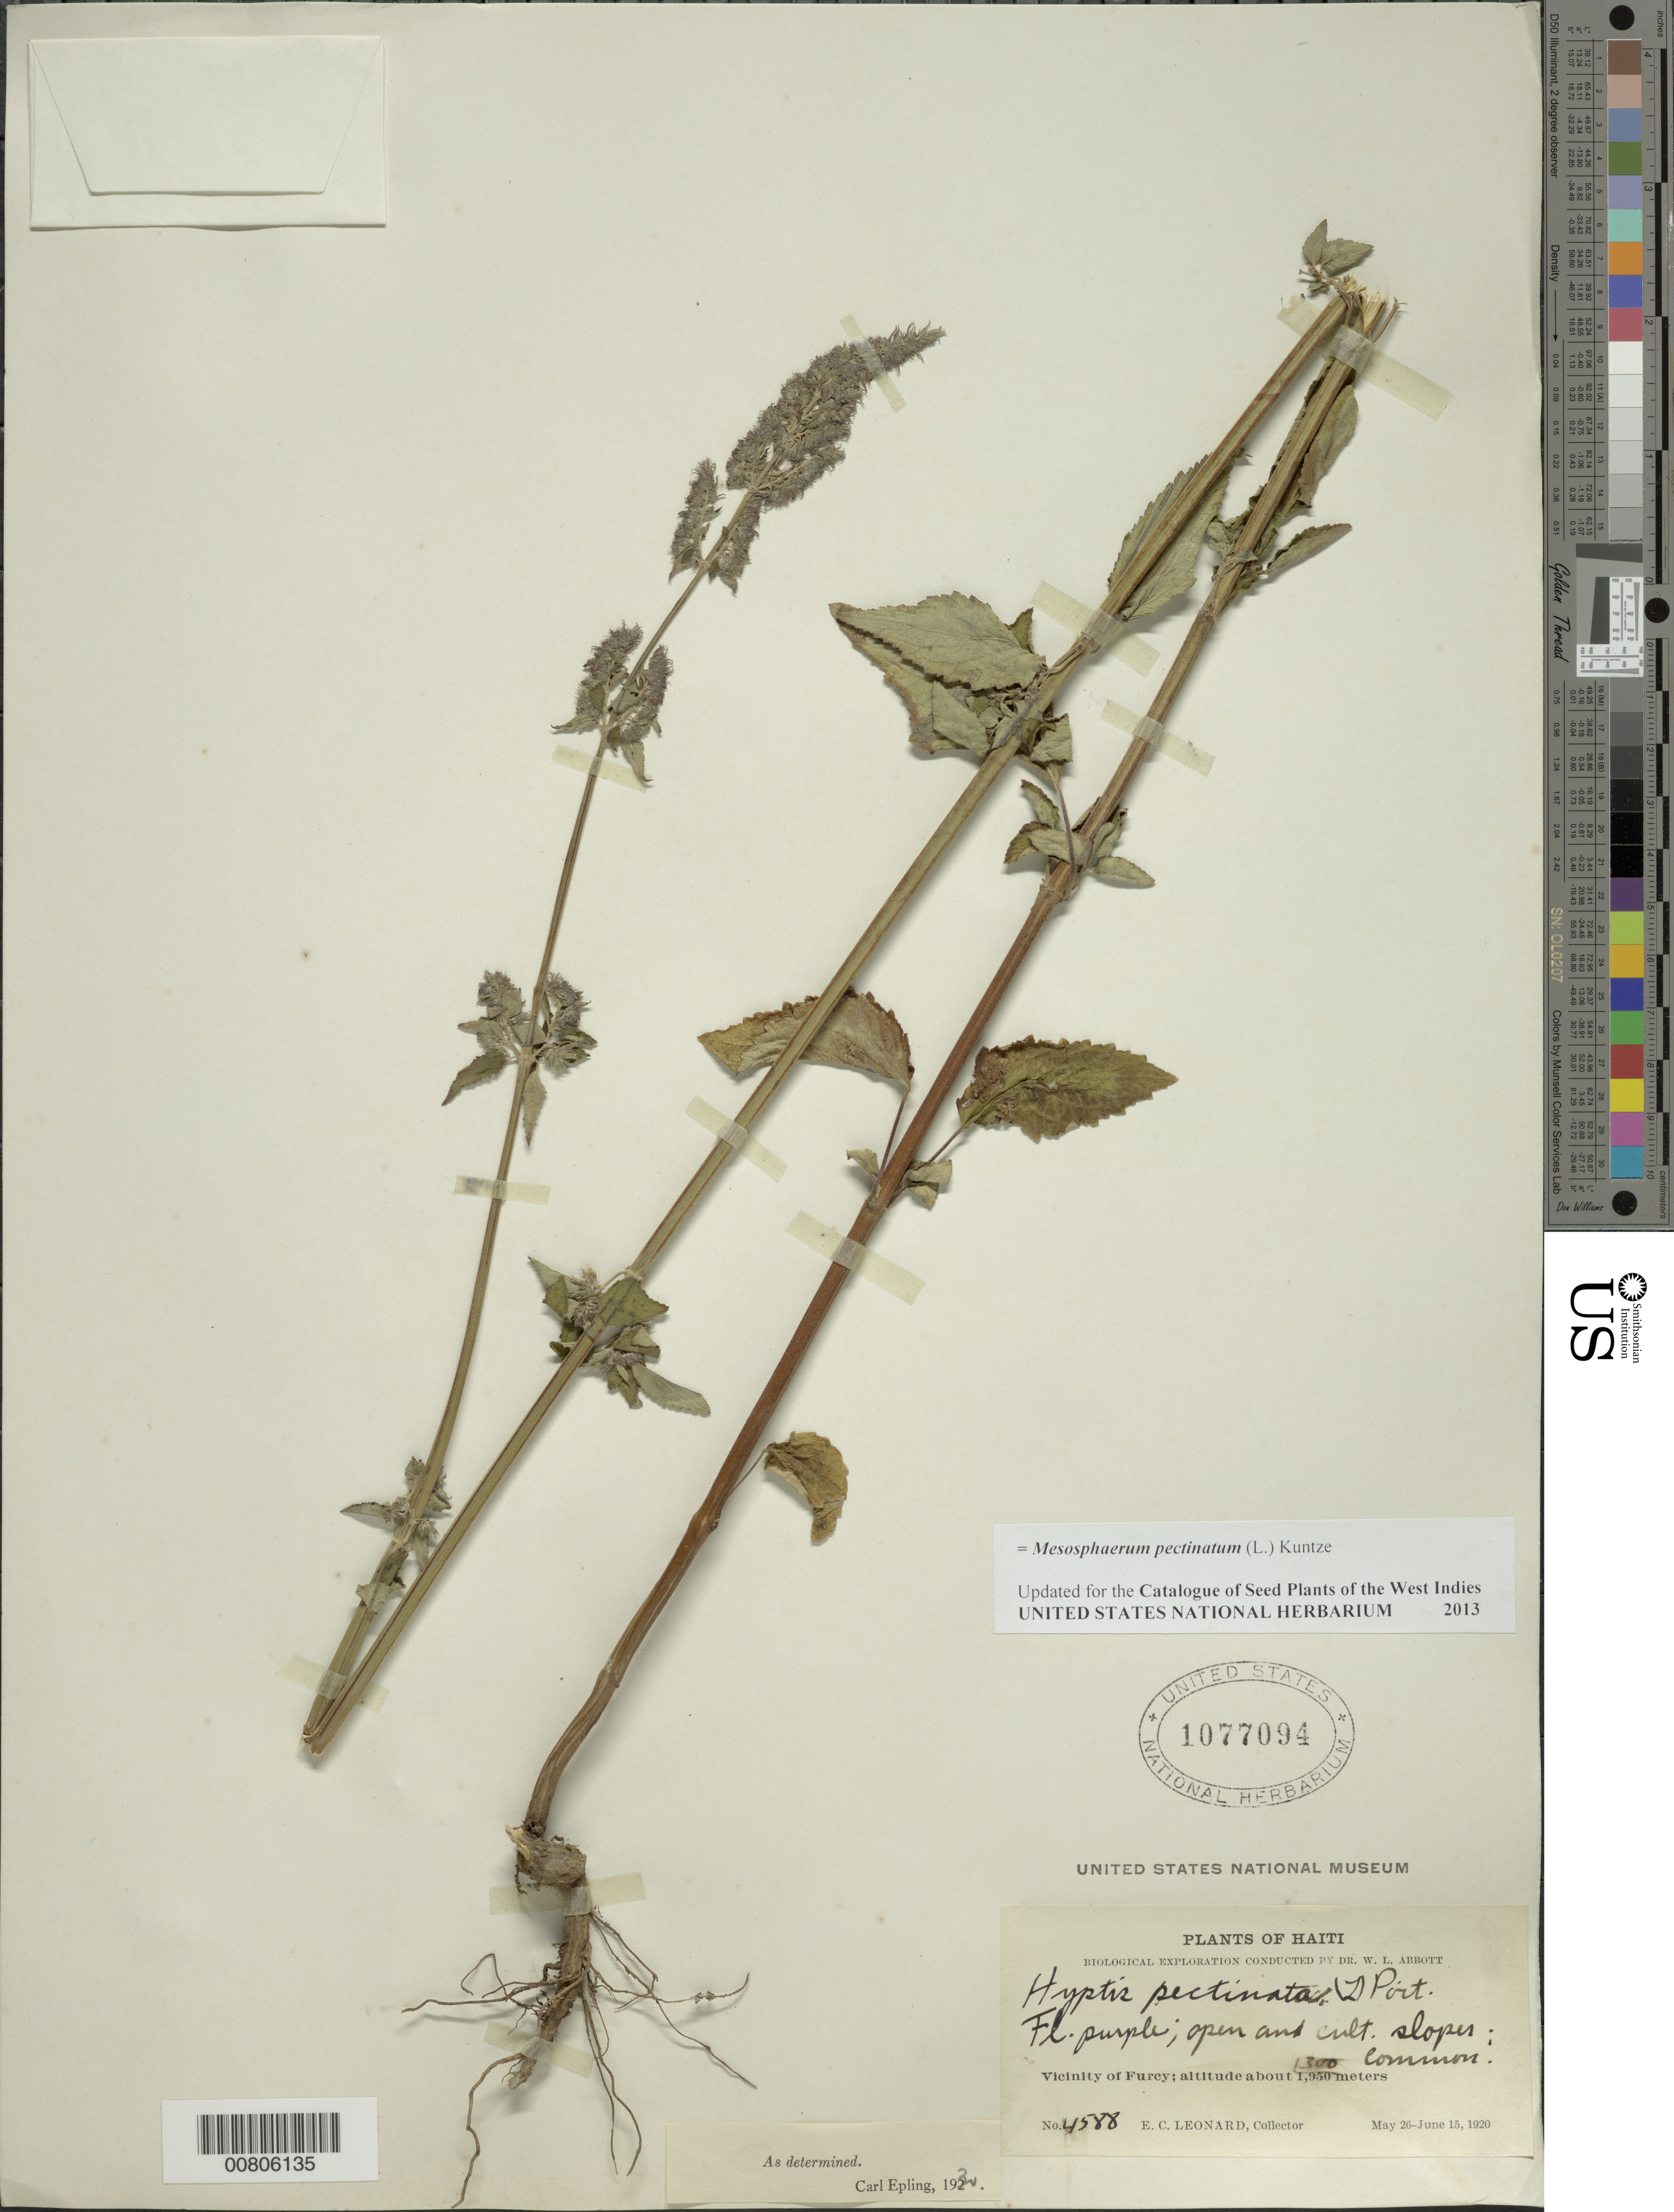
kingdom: Plantae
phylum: Tracheophyta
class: Magnoliopsida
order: Lamiales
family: Lamiaceae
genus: Mesosphaerum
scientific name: Mesosphaerum pectinatum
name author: (L.) Kuntze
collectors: E. C. Leonard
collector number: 4588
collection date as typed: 26 May 1920 to 15 Jun 1920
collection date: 1920-05-26/1920-06-15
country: Haiti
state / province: Ouest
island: Hispaniola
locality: Vicinity of Furcy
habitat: Open and cultivated slopes; common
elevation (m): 1300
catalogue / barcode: US 1077094